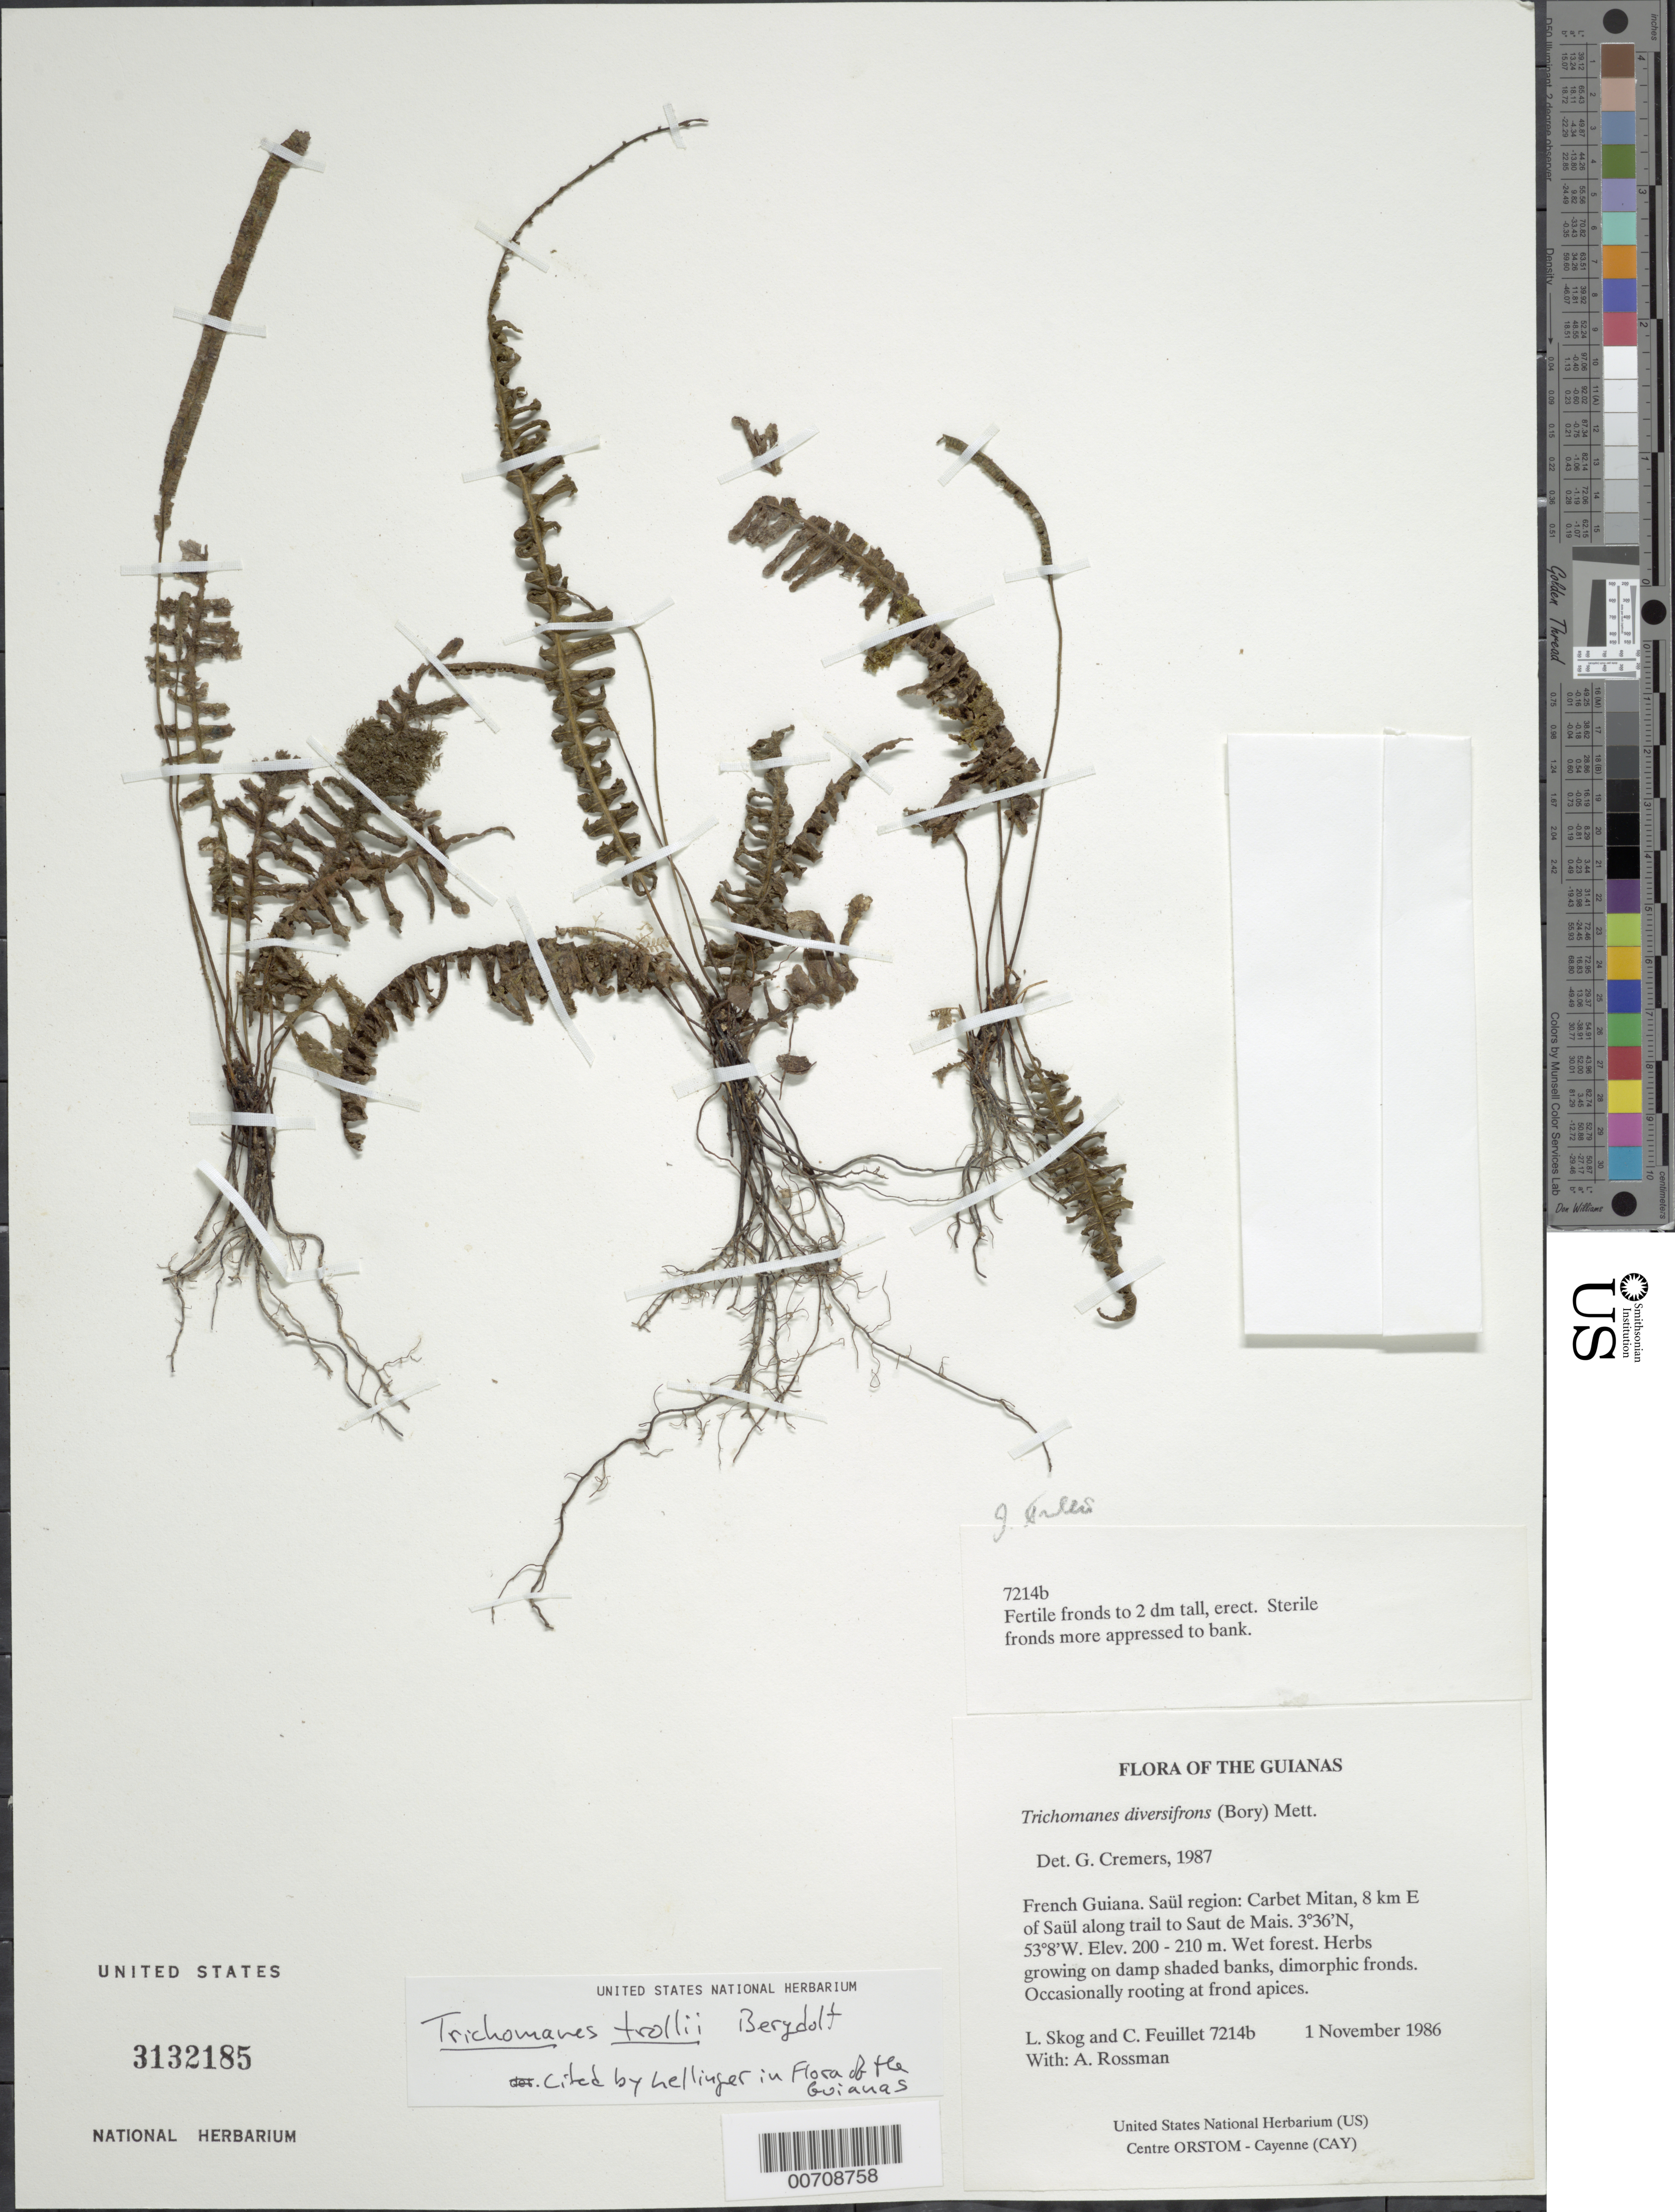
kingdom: Plantae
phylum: Tracheophyta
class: Polypodiopsida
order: Hymenophyllales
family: Hymenophyllaceae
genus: Trichomanes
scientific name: Trichomanes trollii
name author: Bergdolt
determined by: Lellinger, David B., (BOT), Smithsonian Institution - National Museum of Natural History (UNITED STATES)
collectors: L. E. Skog, C. Feuillet & A. Rossman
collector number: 7214 b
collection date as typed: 1 November 1986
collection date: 1986-11-01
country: French Guiana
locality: Carbet Mitan, 8 km E of Saül along trail to Saut de Mais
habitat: Wet forest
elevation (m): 200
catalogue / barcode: US 3132185